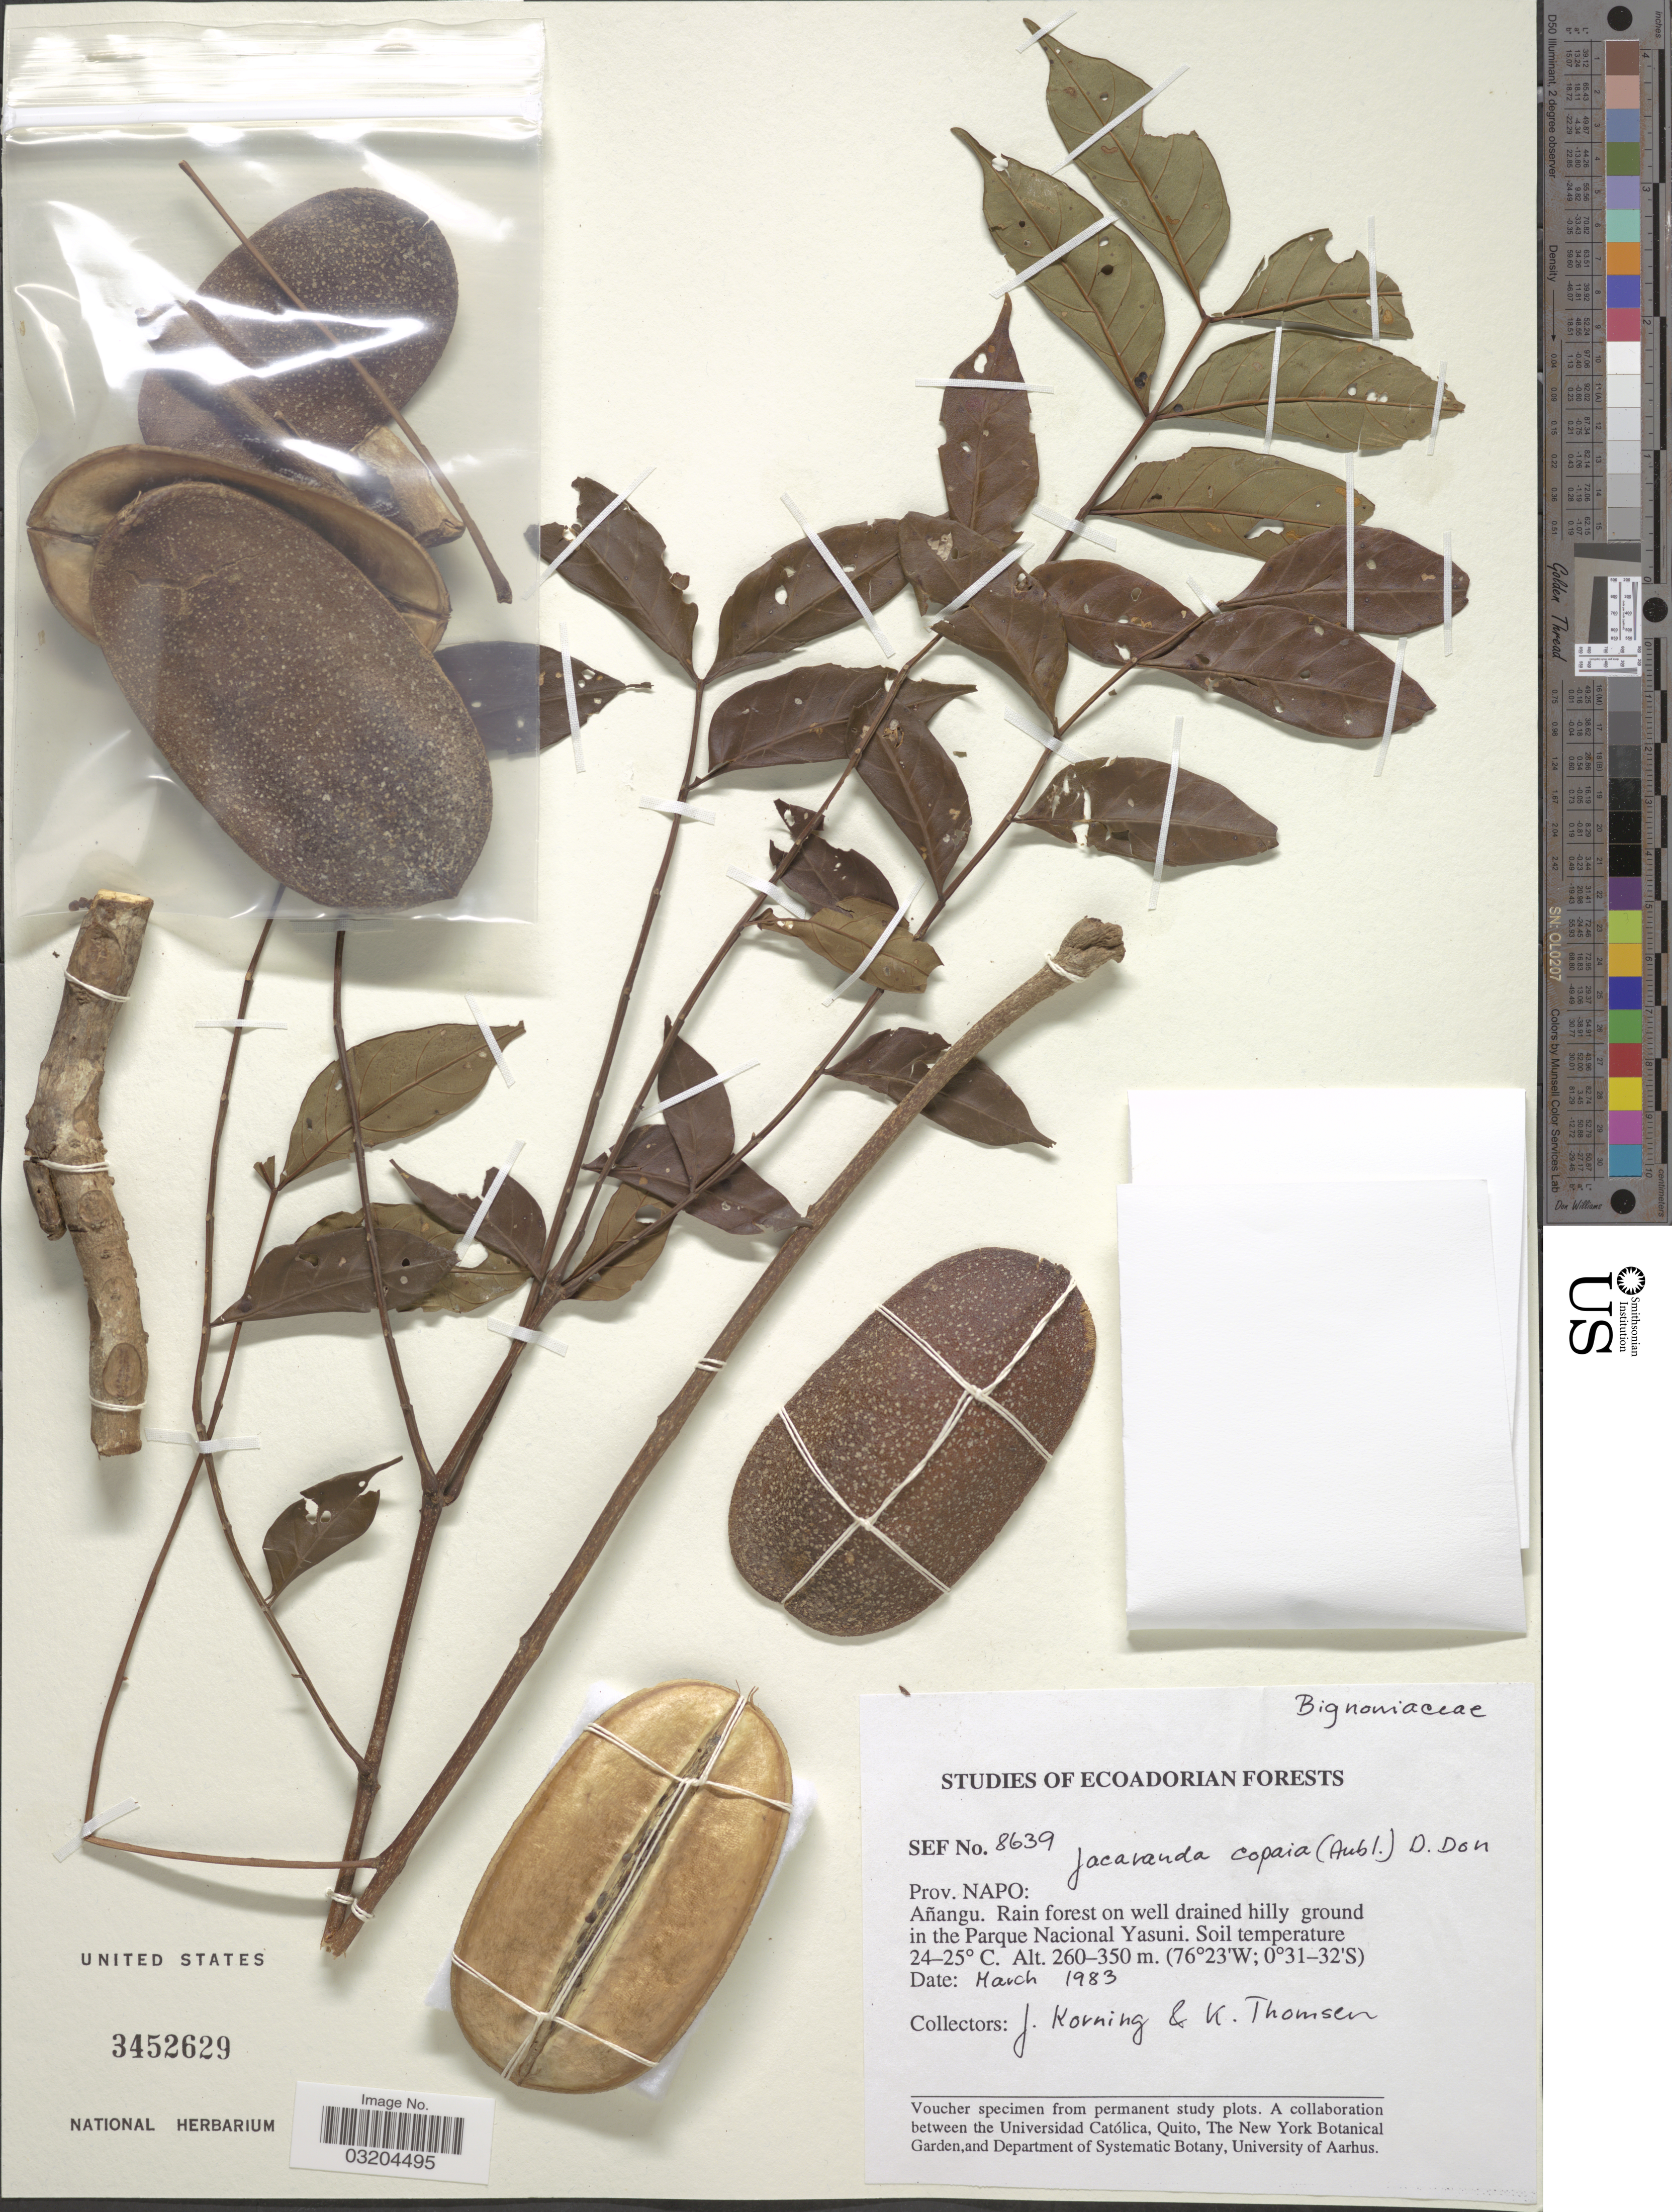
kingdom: Plantae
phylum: Tracheophyta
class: Magnoliopsida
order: Lamiales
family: Bignoniaceae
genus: Jacaranda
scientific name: Jacaranda copaia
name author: (Aubl.) D. Don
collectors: J. Korning & K. Thomsen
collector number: SEF8639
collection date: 1983-03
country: Ecuador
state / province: Napo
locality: Añangu. Rain forest on well drained hilly ground in the Parque Nacional Yasuni.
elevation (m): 260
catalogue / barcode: US 3452629